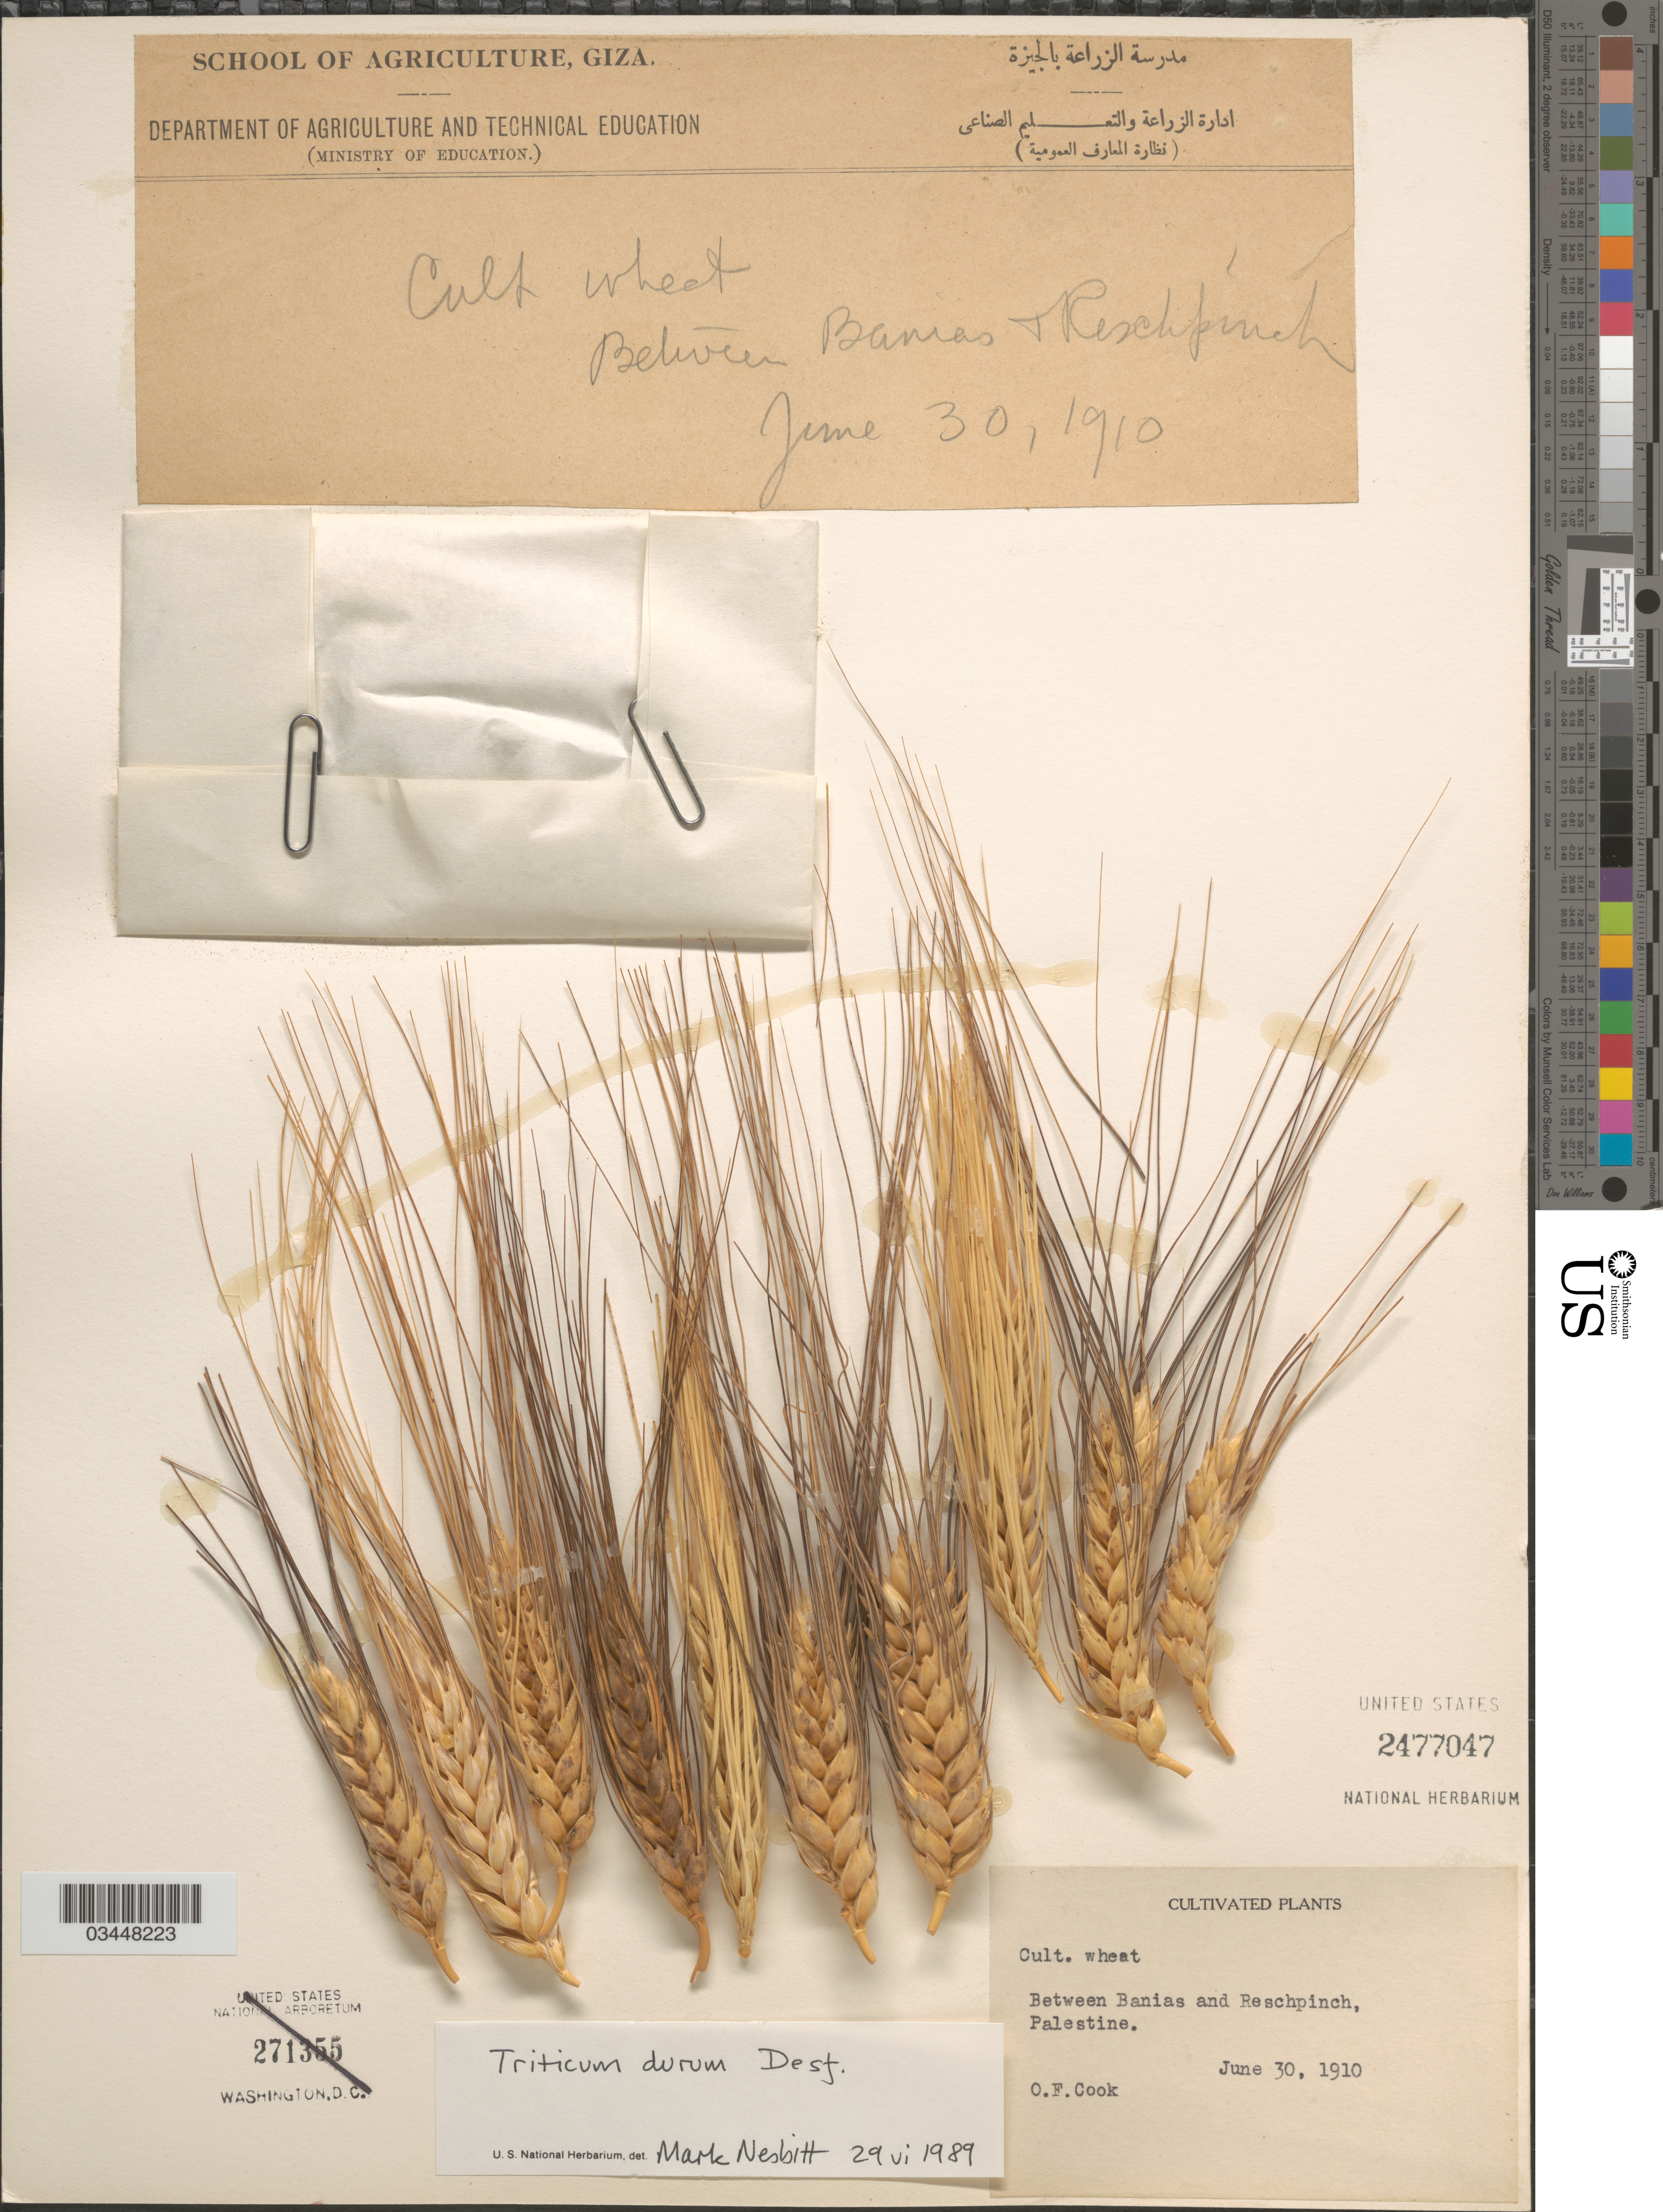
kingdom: Plantae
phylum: Tracheophyta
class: Liliopsida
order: Poales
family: Poaceae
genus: Triticum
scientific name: Triticum durum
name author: Desf.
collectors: O. F. Cook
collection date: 1910-06-30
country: Israel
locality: Between Banias and Reschpinch, Palestine.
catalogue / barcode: US 2477047